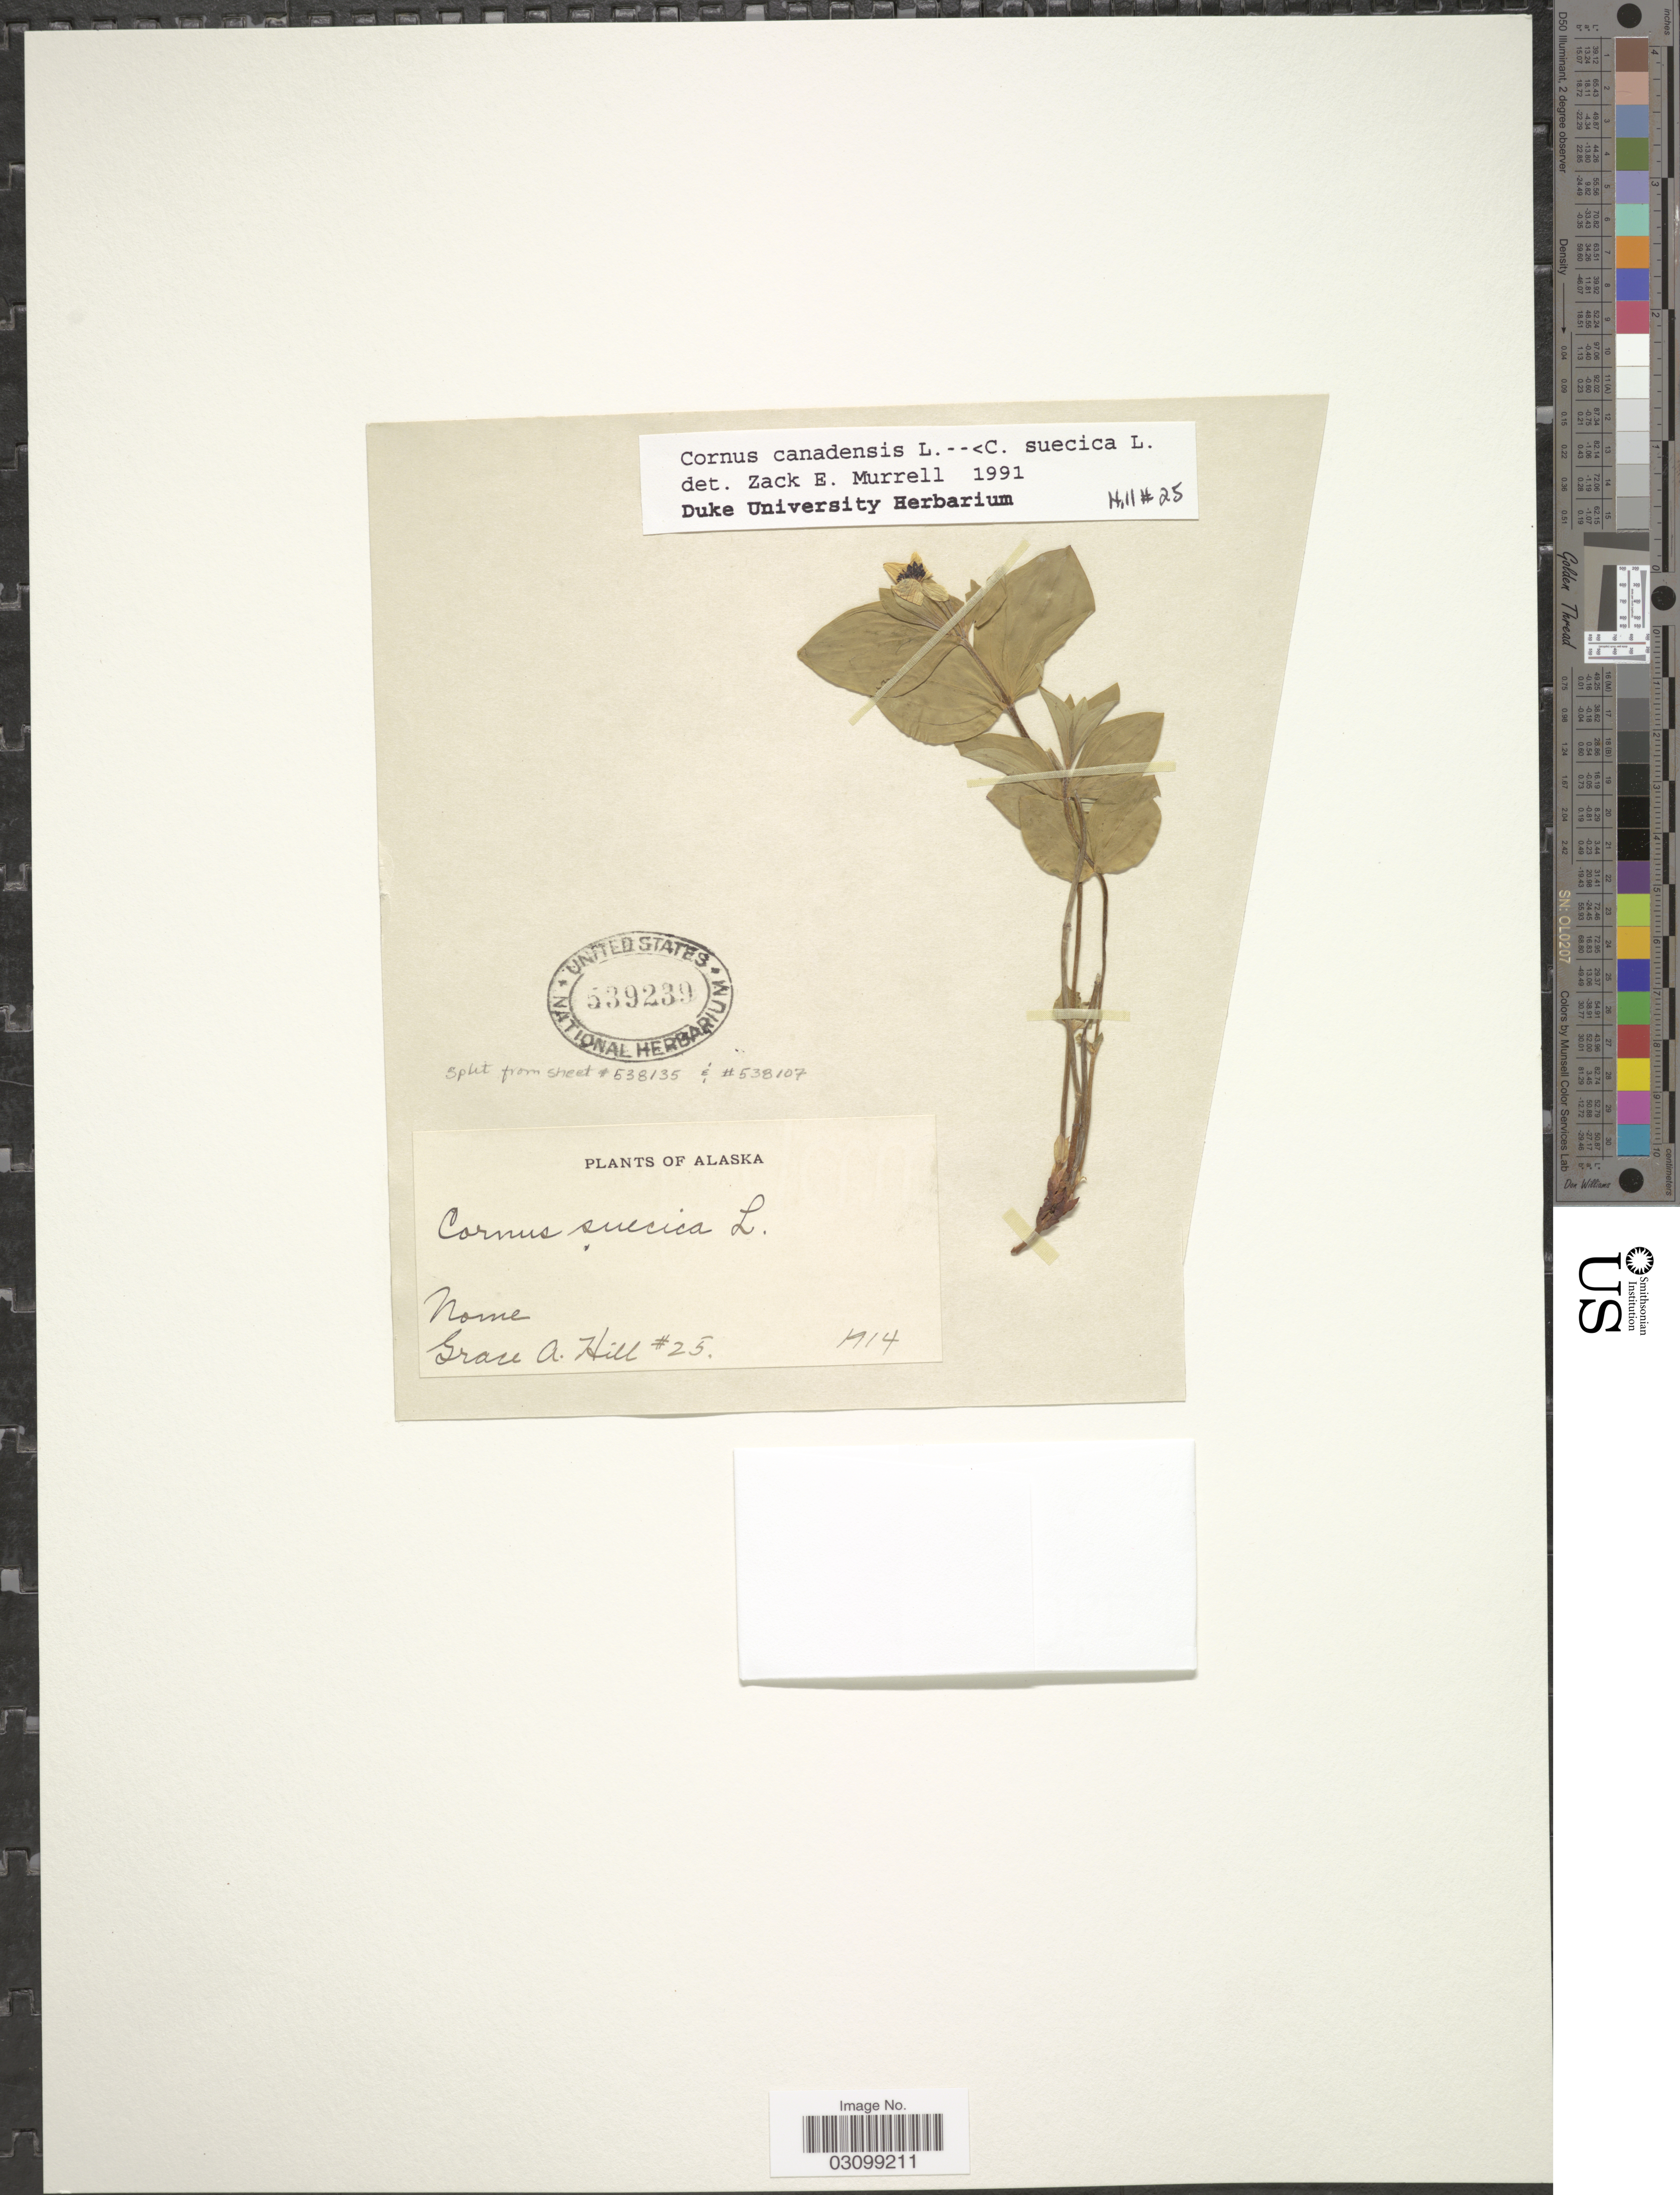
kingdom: Plantae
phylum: Tracheophyta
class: Magnoliopsida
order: Cornales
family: Cornaceae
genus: Cornus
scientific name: Cornus sp.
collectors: G. A. Hill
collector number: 25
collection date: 1914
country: United States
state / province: Alaska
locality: Nome.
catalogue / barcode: US 539239